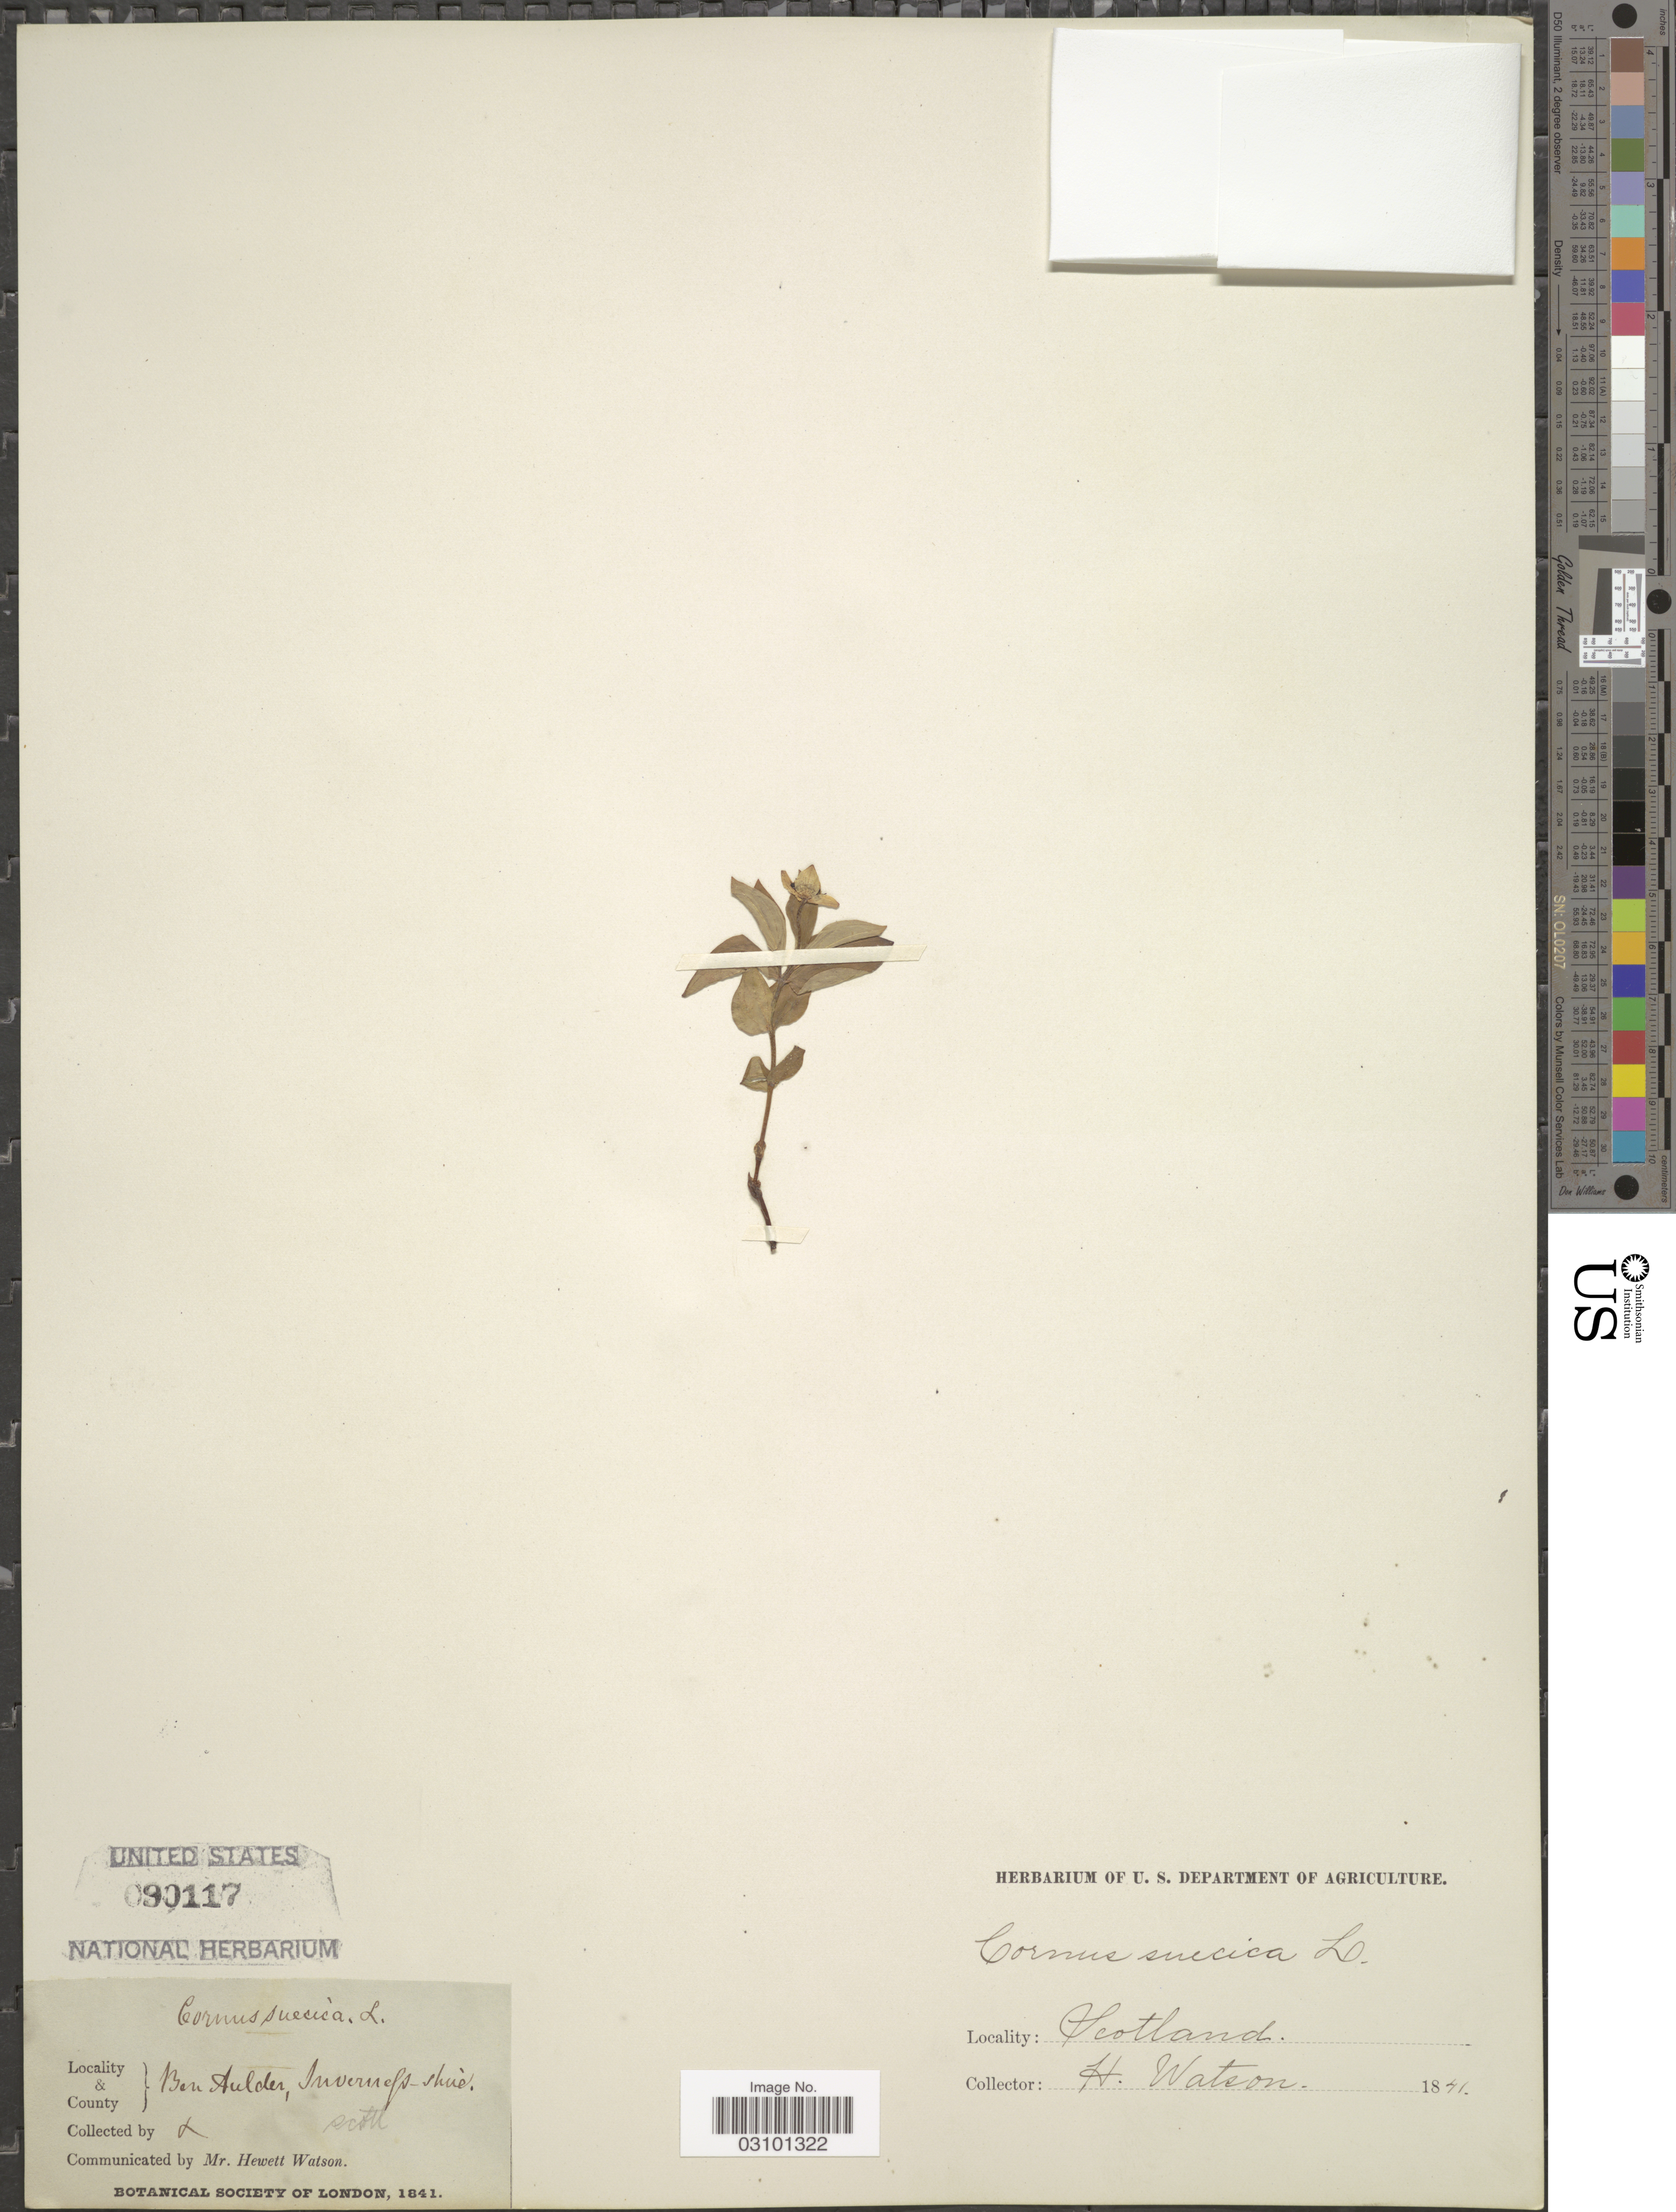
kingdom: Plantae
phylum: Tracheophyta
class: Magnoliopsida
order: Cornales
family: Cornaceae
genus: Cornus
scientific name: Cornus suecica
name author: L.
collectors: H. Watson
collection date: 1841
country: United Kingdom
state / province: Scotland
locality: Ben Aulder, Invernefs-shue.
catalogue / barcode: US 90117